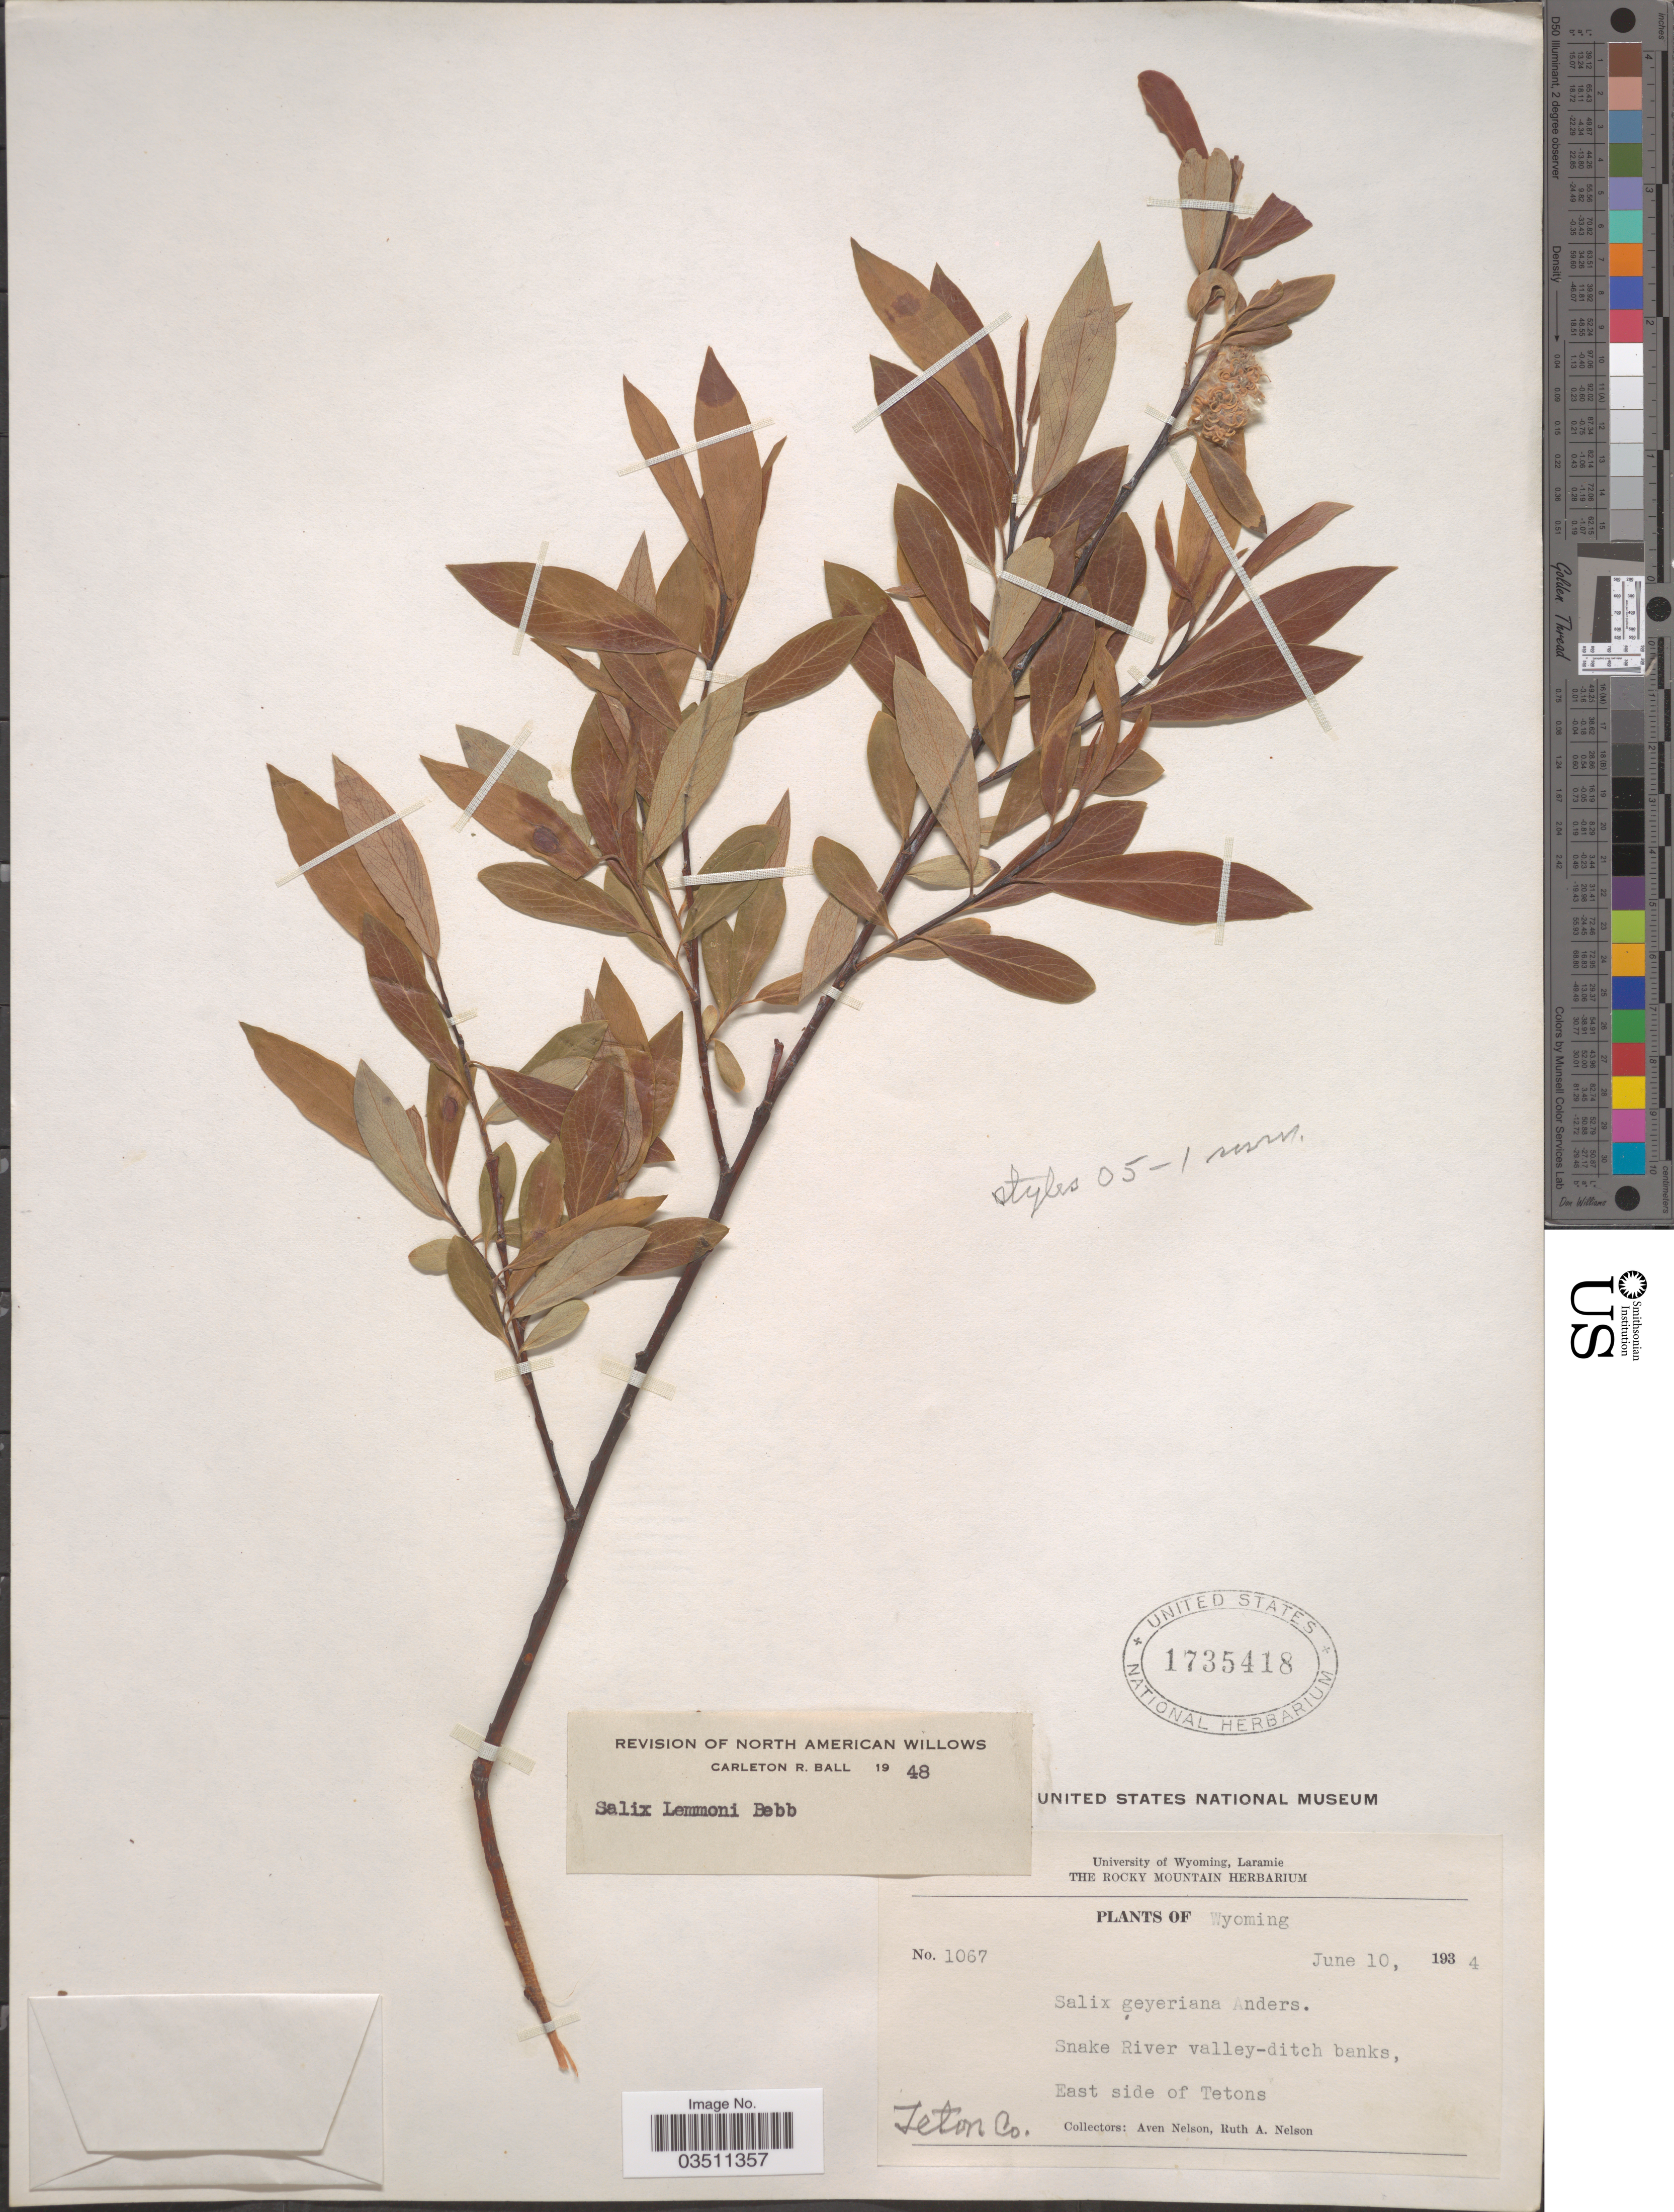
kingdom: Plantae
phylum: Tracheophyta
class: Magnoliopsida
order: Malpighiales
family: Salicaceae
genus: Salix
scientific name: Salix lemmonii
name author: Bebb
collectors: A. Nelson & R. A. Nelson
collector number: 1067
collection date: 1934-06-10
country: United States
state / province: Wyoming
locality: Snake River valley-ditch banks, East side of Tetons. Teton Co.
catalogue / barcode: US 1735418